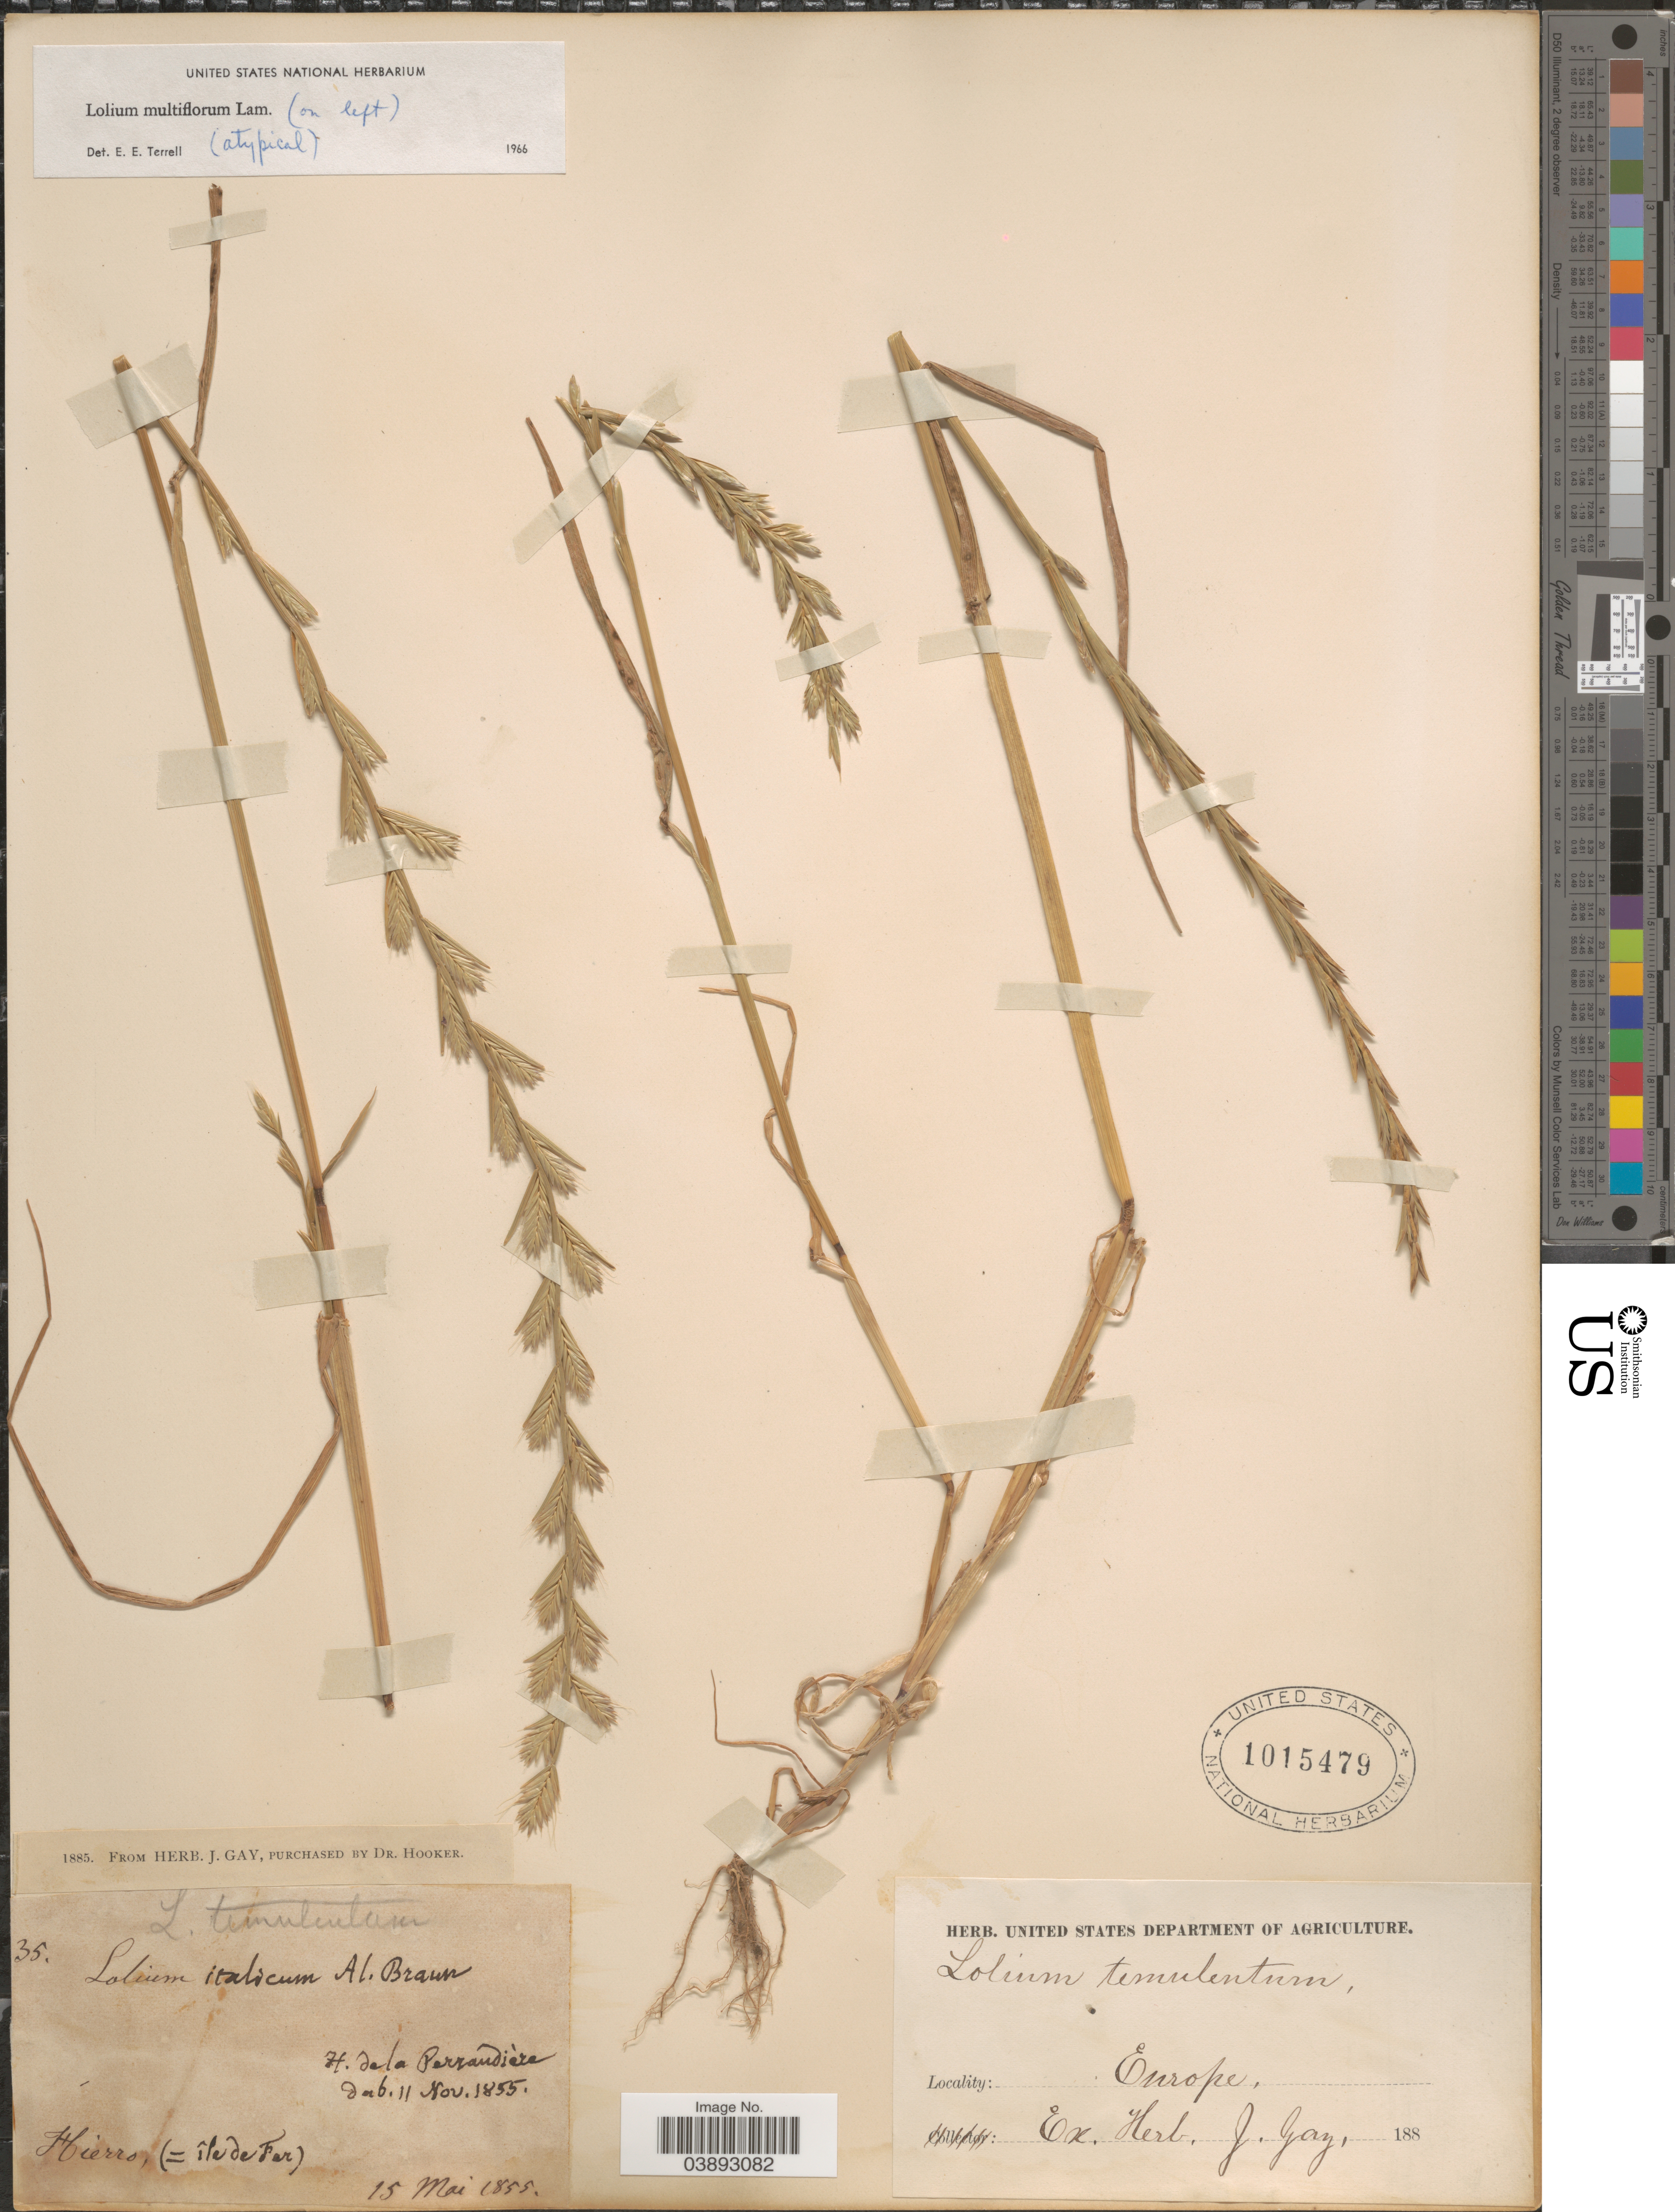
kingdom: Plantae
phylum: Tracheophyta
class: Liliopsida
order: Poales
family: Poaceae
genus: Lolium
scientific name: Lolium multiflorum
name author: Lam.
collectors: ex herb. J. Gay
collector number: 35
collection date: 1855-05-15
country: Spain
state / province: Canarias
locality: Hierro, (= ile de Far).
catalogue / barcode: US 1015479